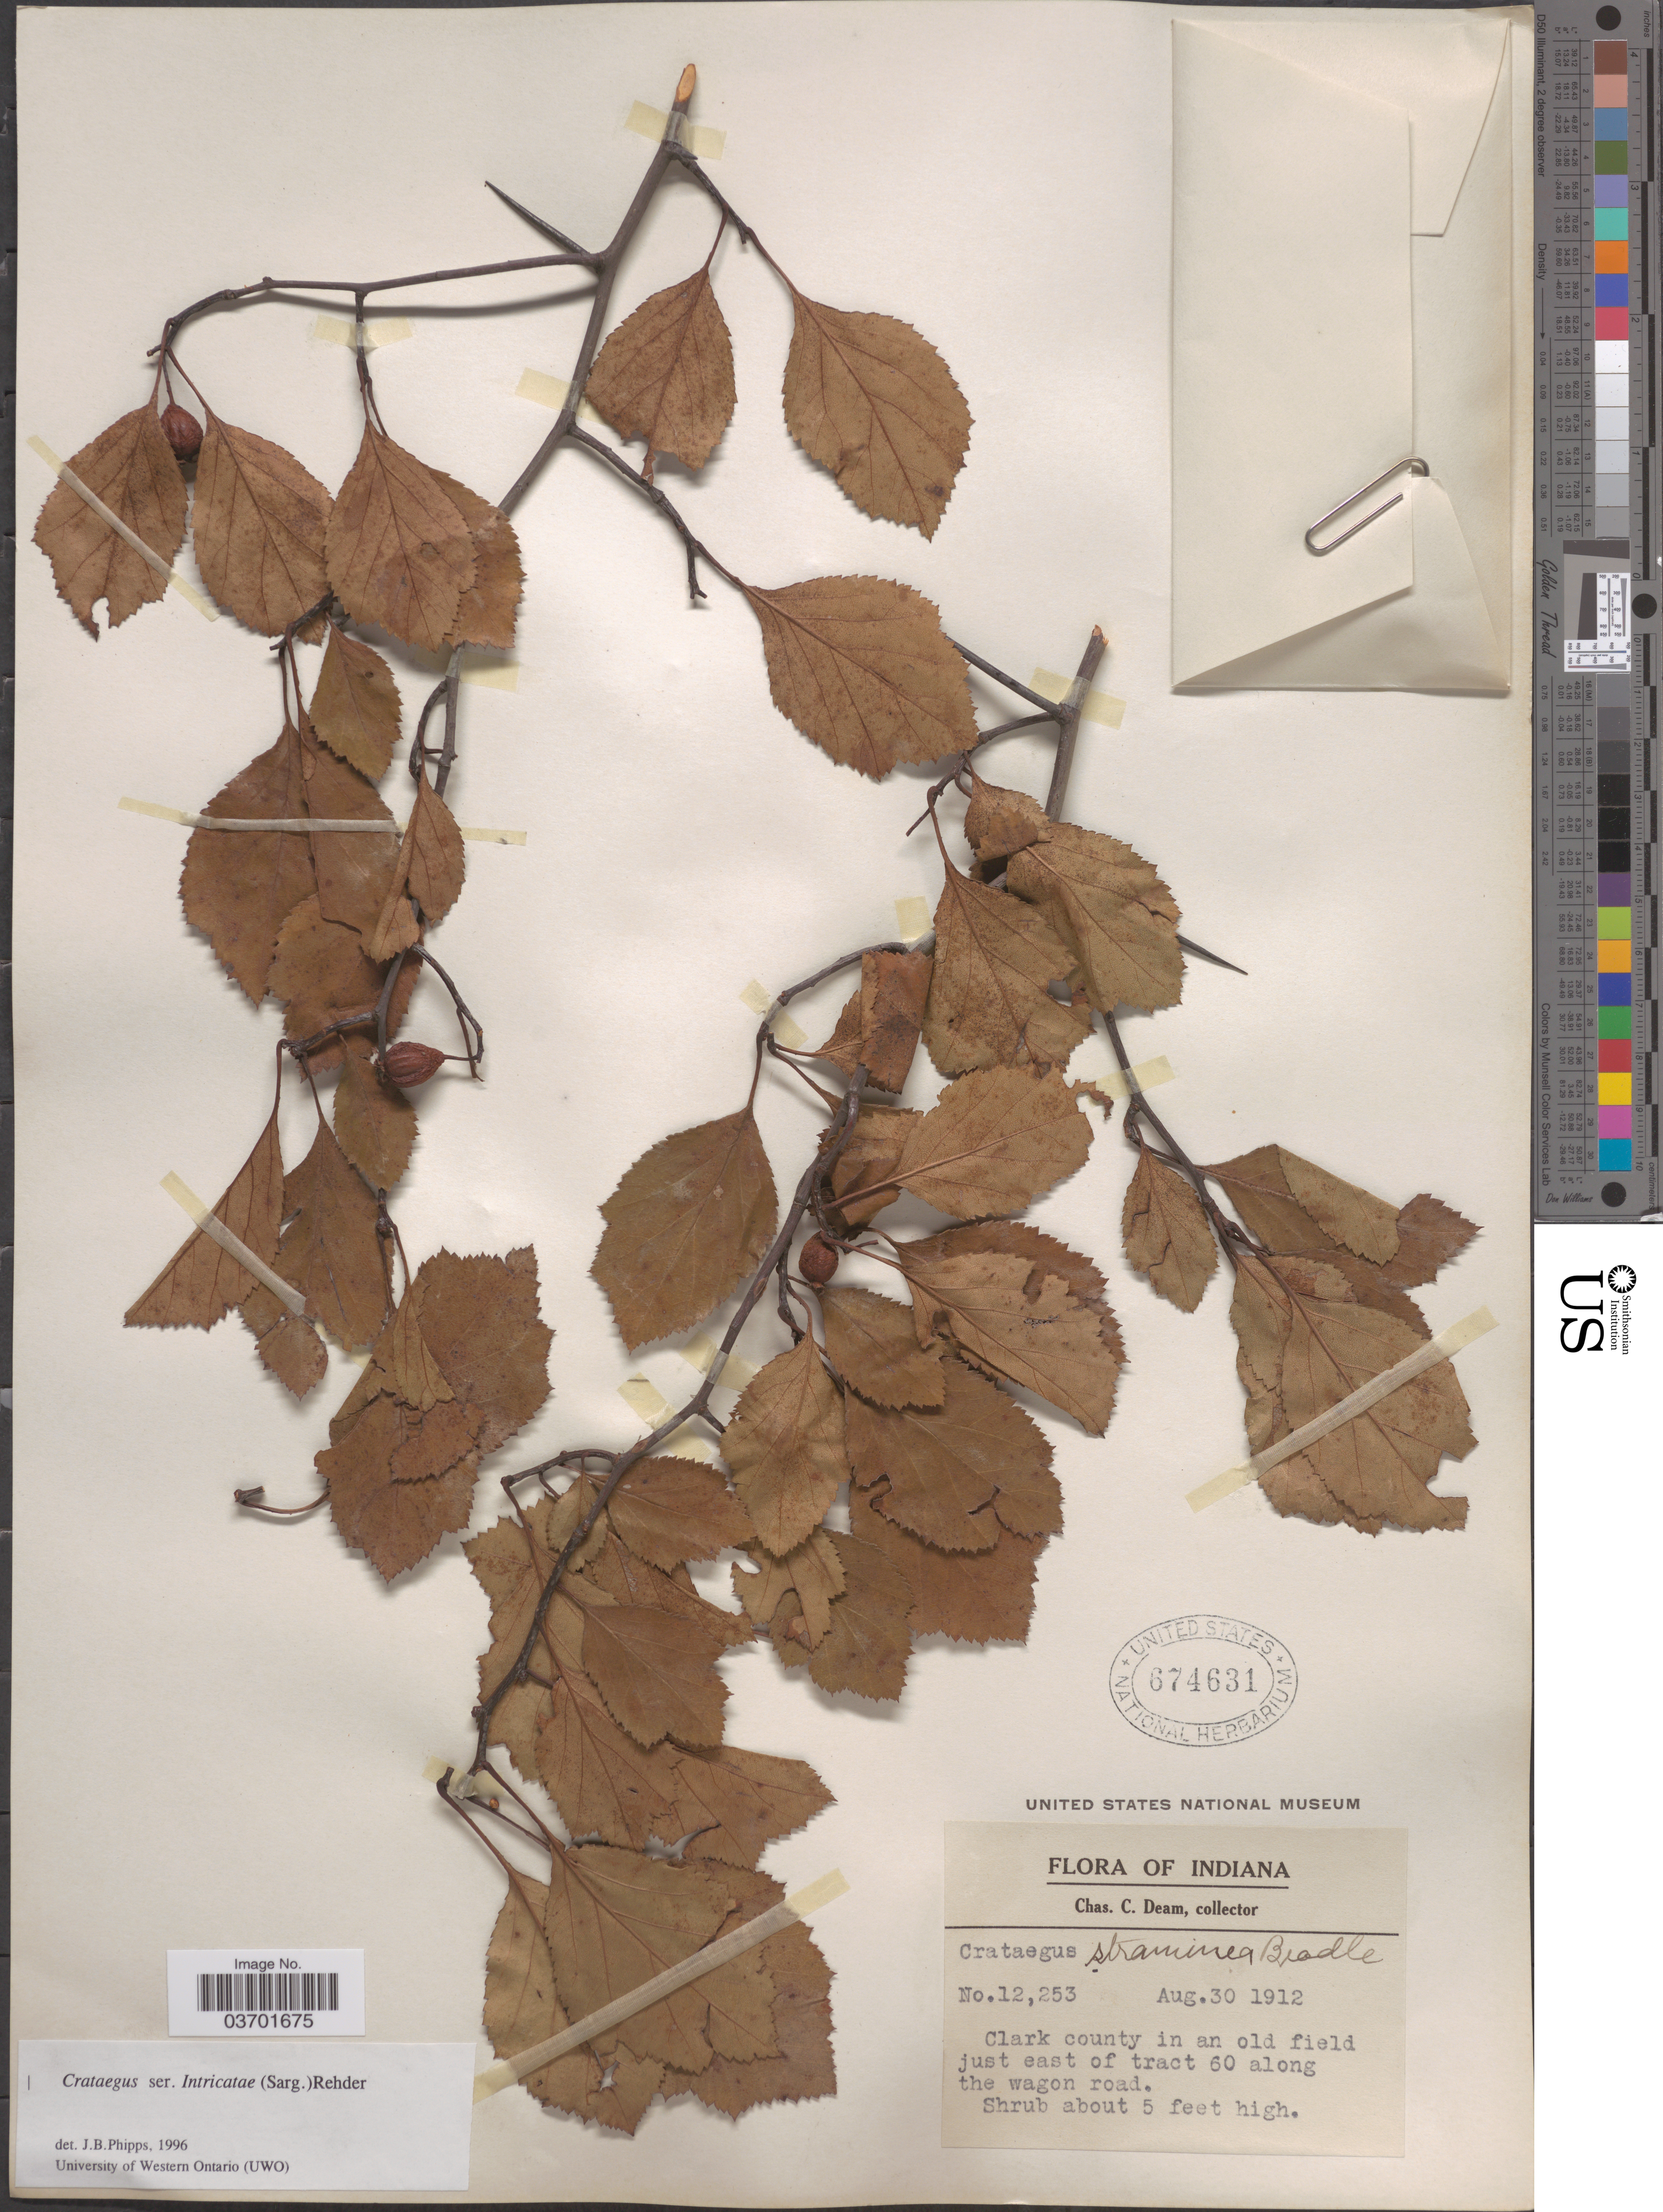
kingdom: Plantae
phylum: Tracheophyta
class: Magnoliopsida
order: Rosales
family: Rosaceae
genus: Crataegus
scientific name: Crataegus rubella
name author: Beadle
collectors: C. C. Deam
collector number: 12253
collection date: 1912-08-30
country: United States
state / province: Indiana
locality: Clark county in an old field just east of tract 60 along the wagon road.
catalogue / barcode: US 674631